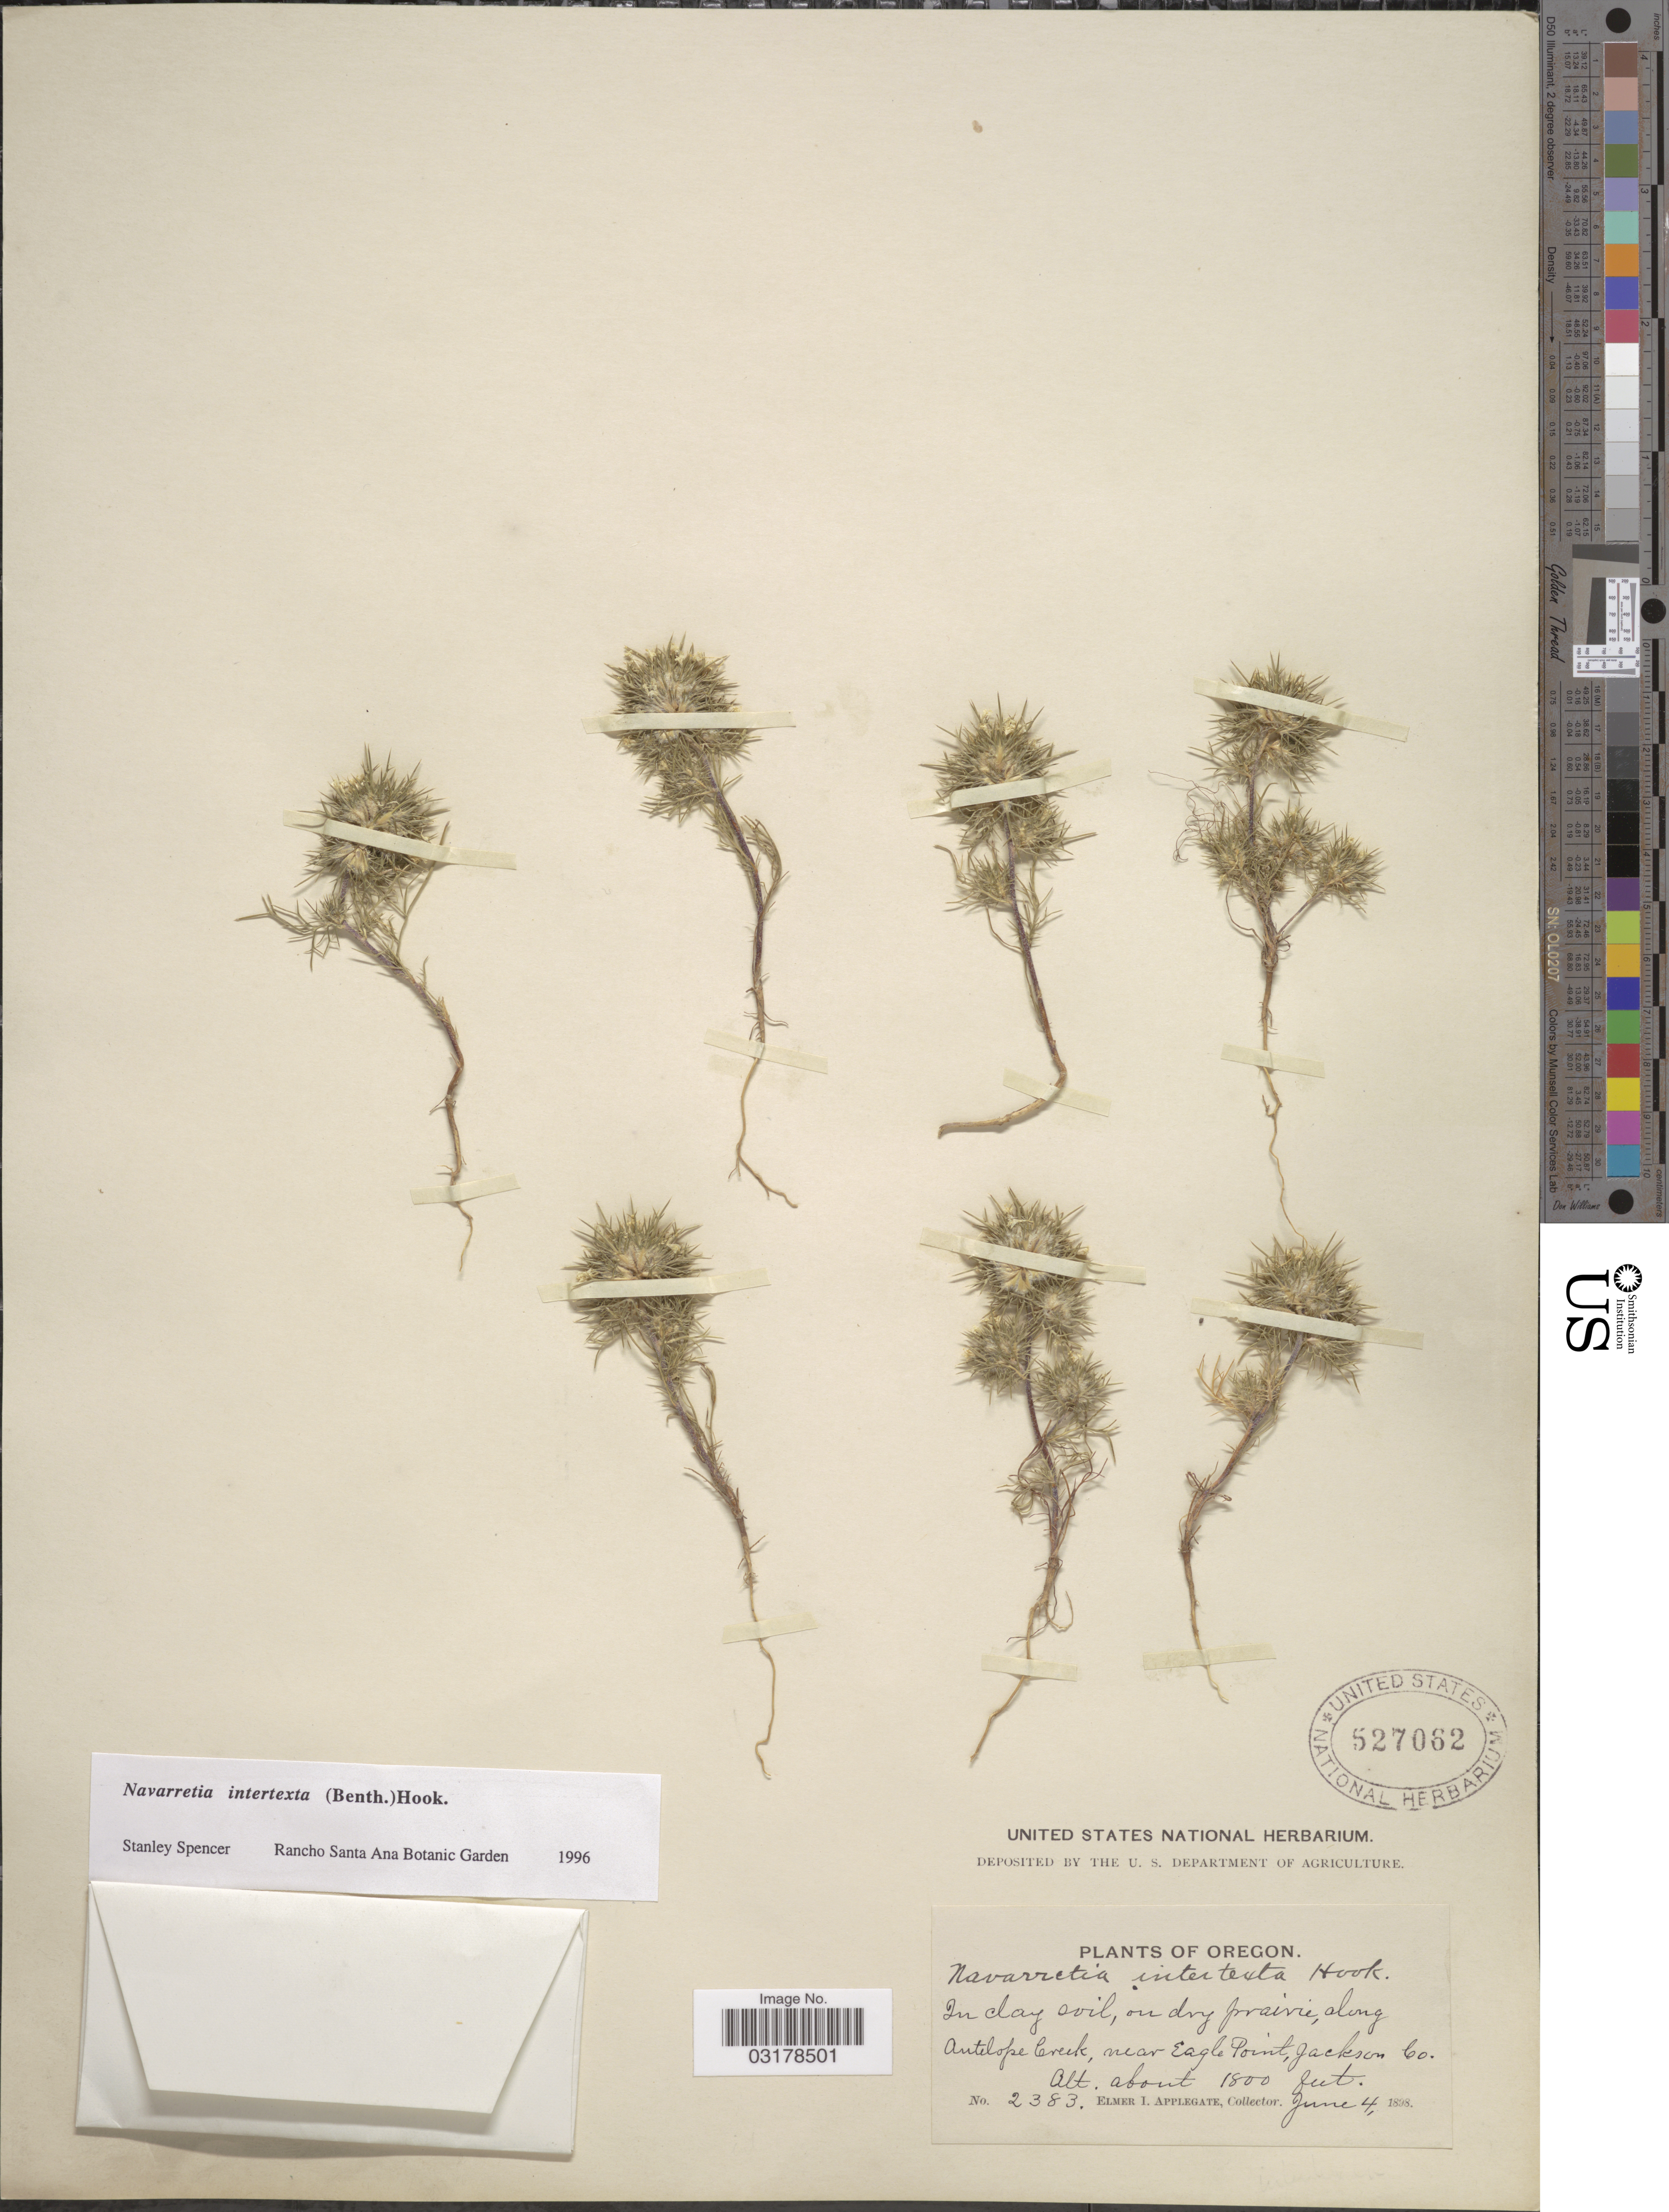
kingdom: Plantae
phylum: Tracheophyta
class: Magnoliopsida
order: Ericales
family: Polemoniaceae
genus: Navarretia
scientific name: Navarretia intertexta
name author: (Benth.) Hook.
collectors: E. I. Applegate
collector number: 2383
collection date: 1898-06-04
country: United States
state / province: Oregon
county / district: Jackson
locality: Antelope Creek, near Eagle Point, Jackson Co.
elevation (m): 549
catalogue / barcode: US 527062